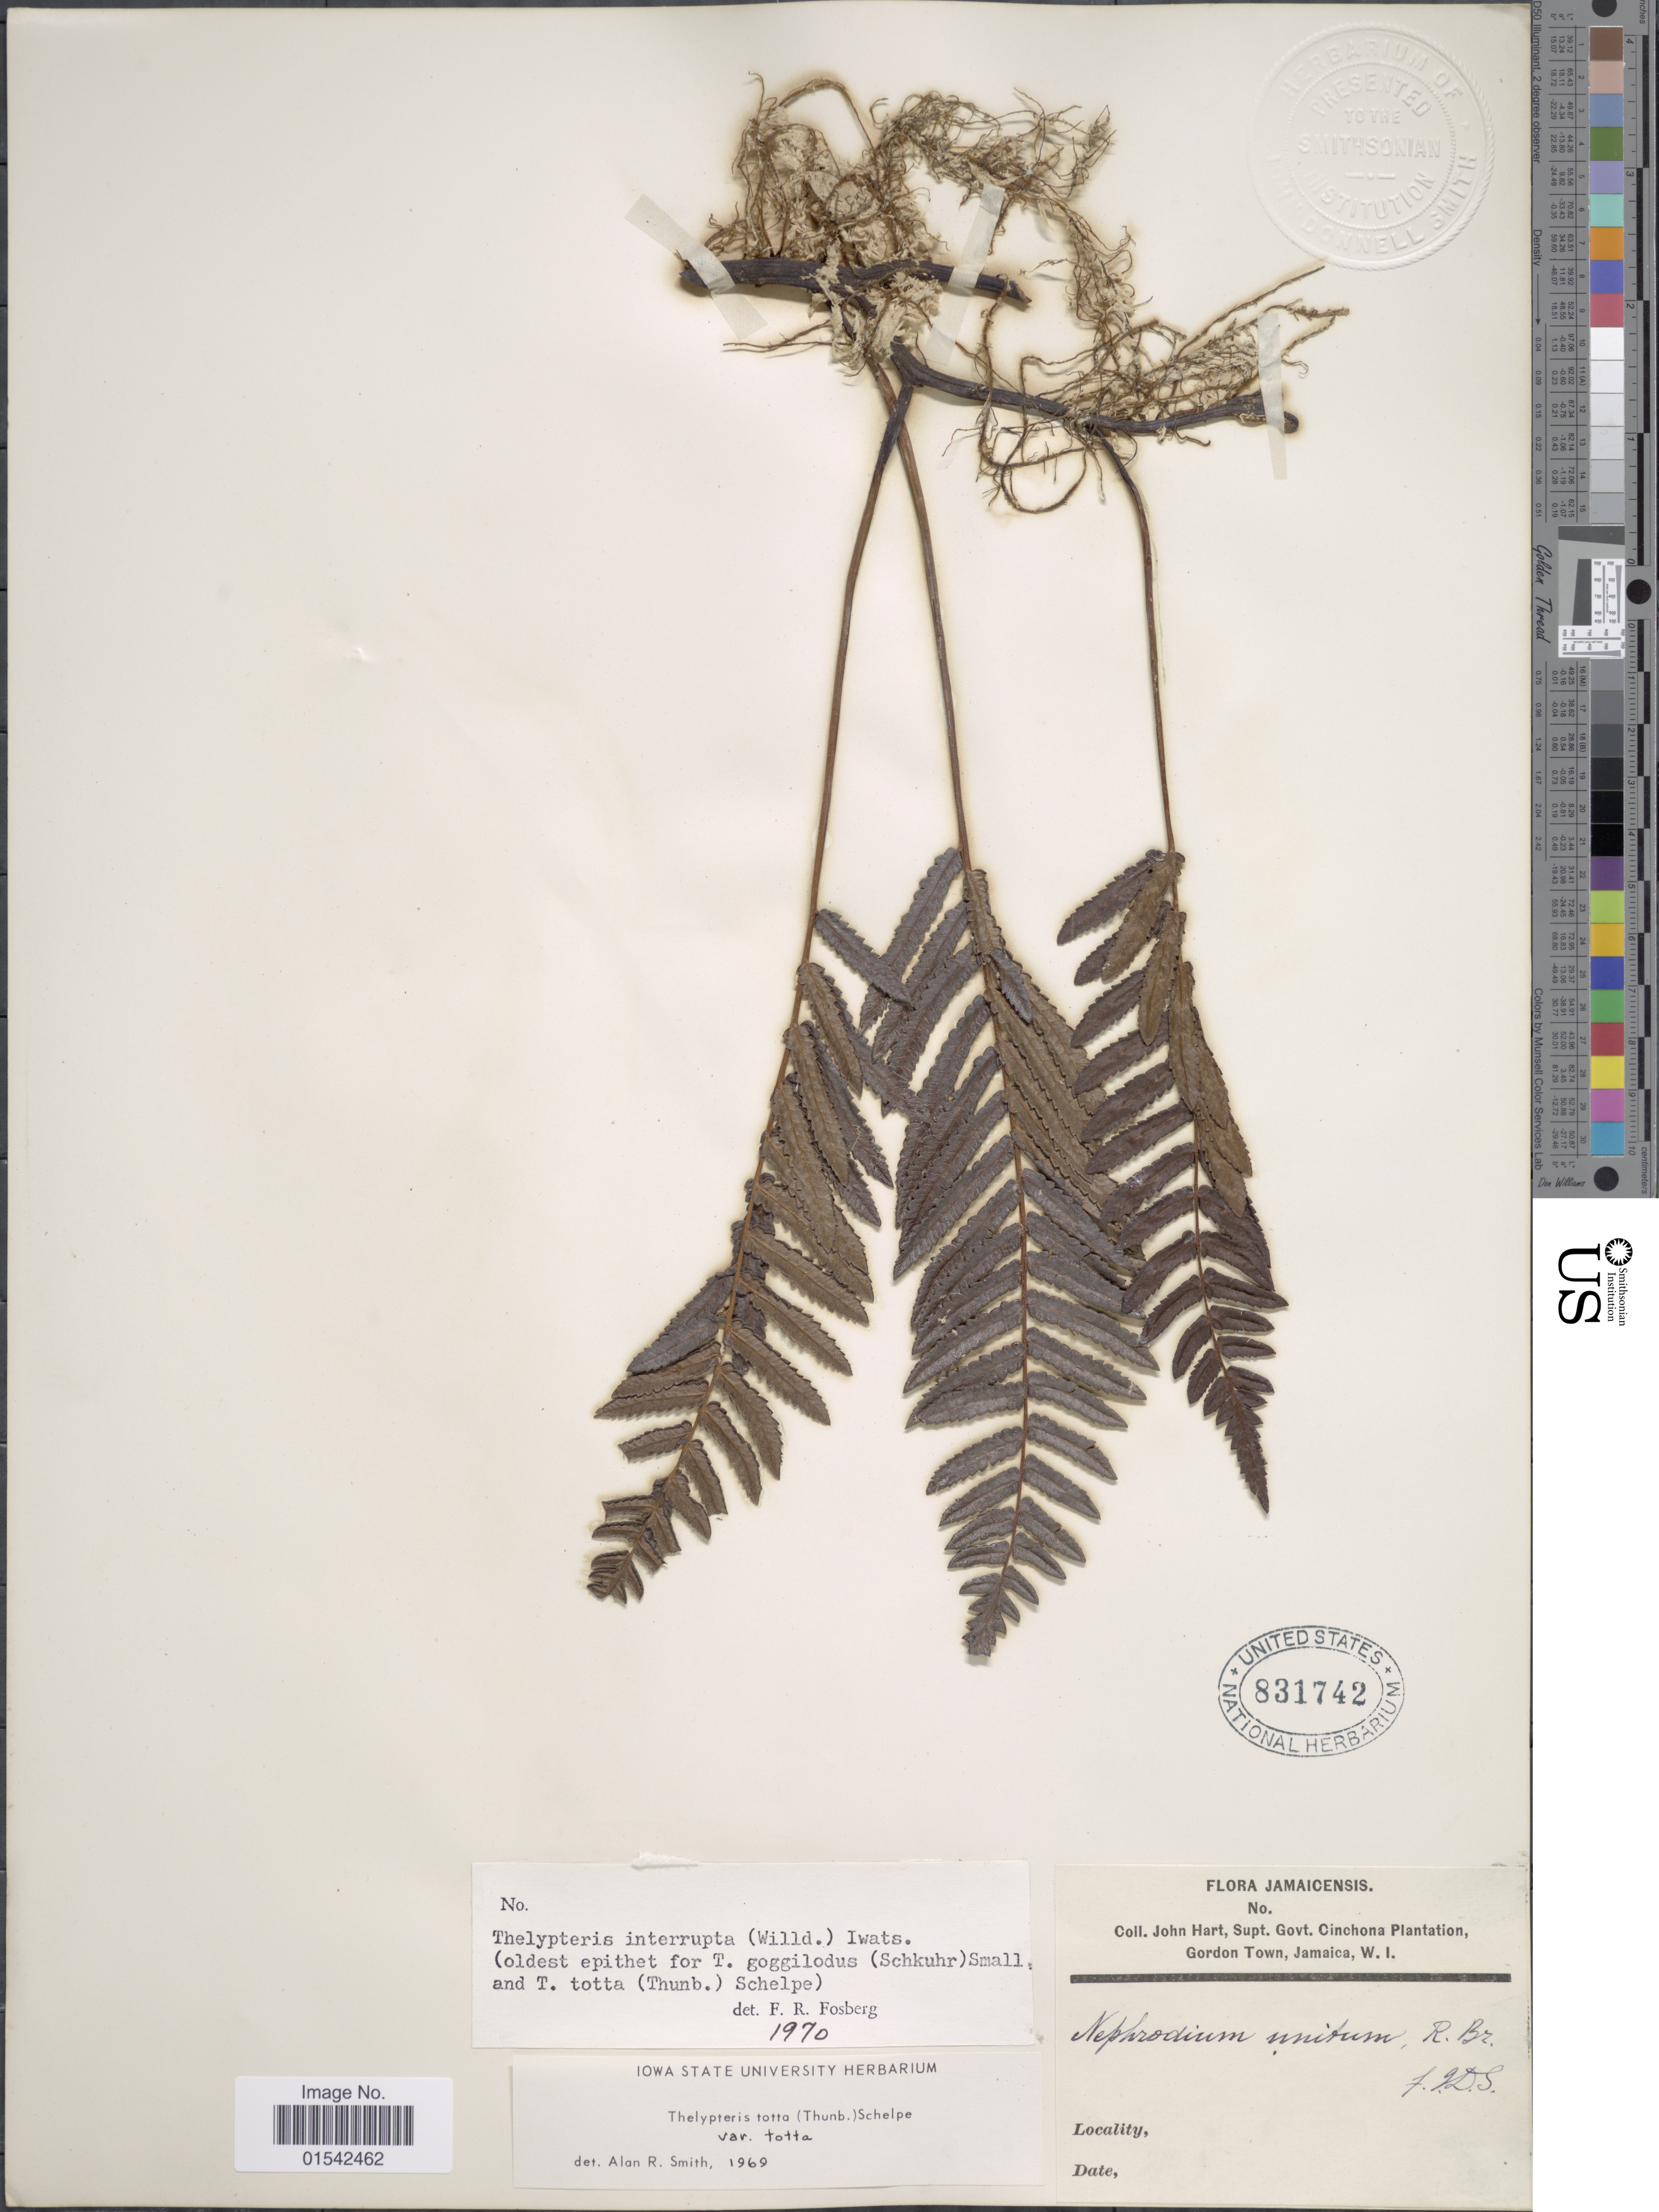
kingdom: Plantae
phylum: Tracheophyta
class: Polypodiopsida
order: Polypodiales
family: Thelypteridaceae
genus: Cyclosorus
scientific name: Cyclosorus interruptus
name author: (Willd.) H. Itô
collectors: J. H. Hart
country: Jamaica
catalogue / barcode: US 831742